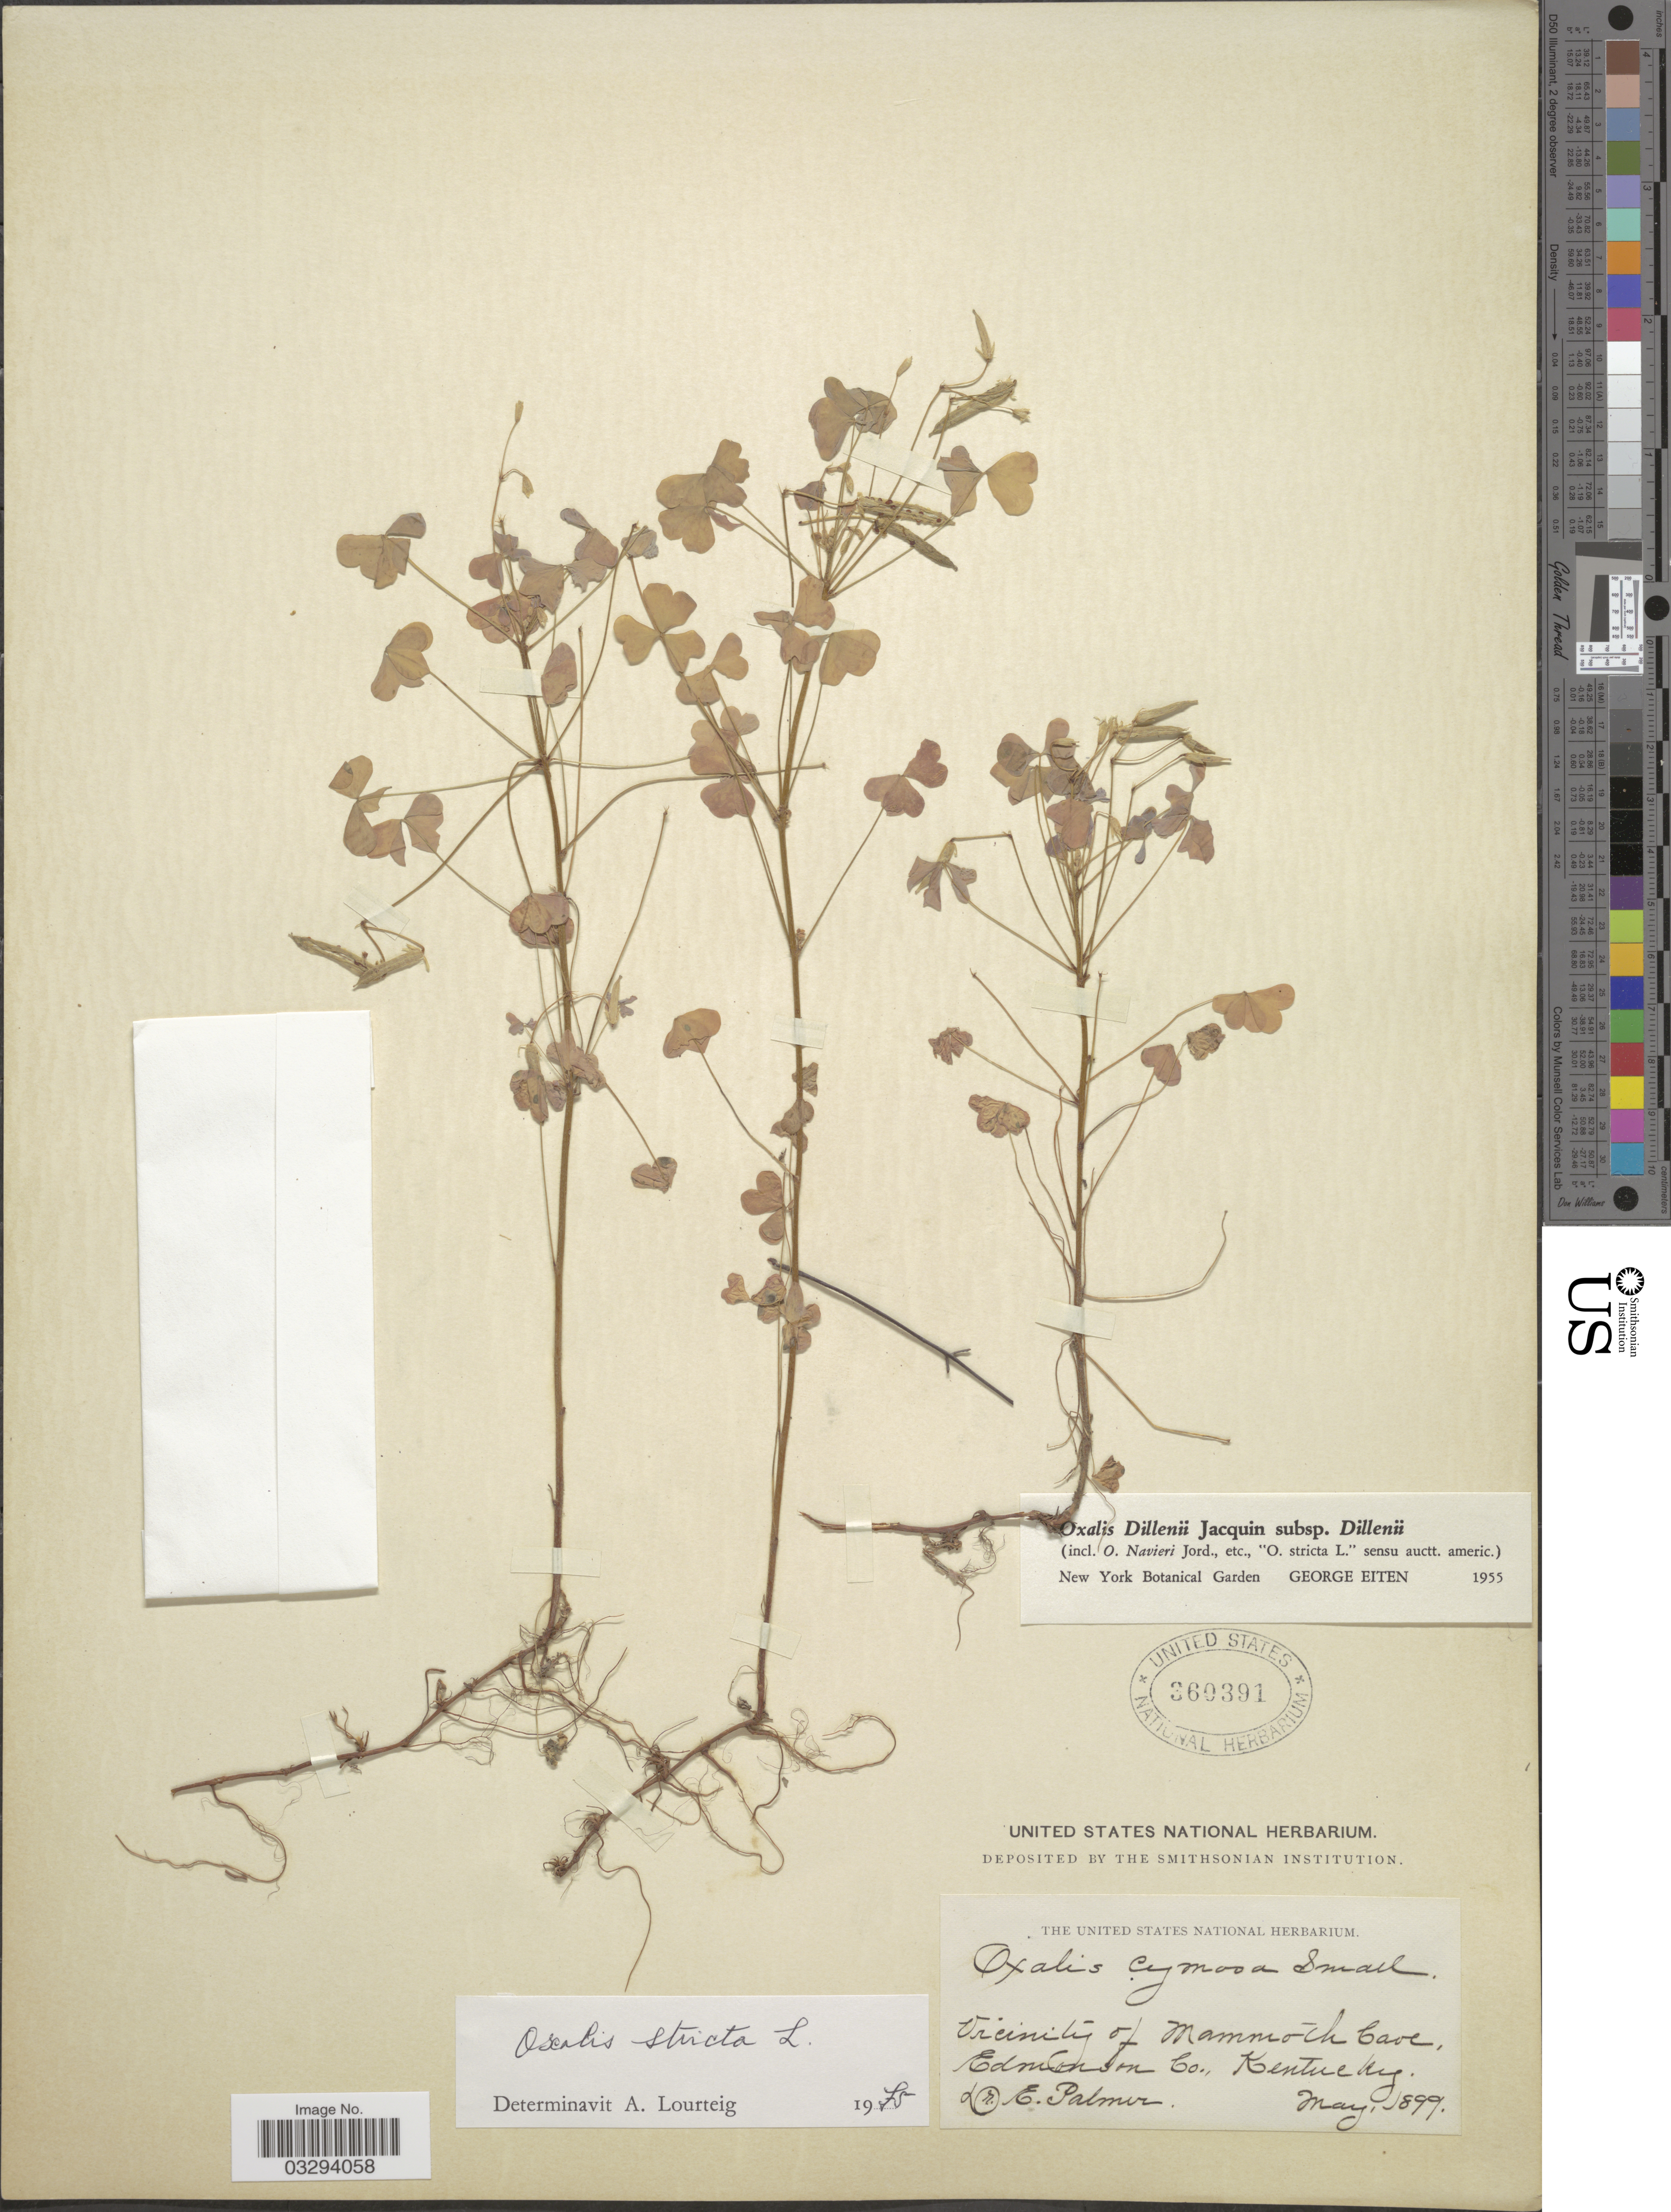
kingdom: Plantae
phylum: Tracheophyta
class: Magnoliopsida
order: Oxalidales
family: Oxalidaceae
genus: Oxalis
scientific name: Oxalis stricta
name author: L.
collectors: E. Palmer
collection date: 1899-05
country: United States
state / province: Kentucky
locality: Vicinity of Mammoth Cave, Edmonson Co.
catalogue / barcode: US 360391